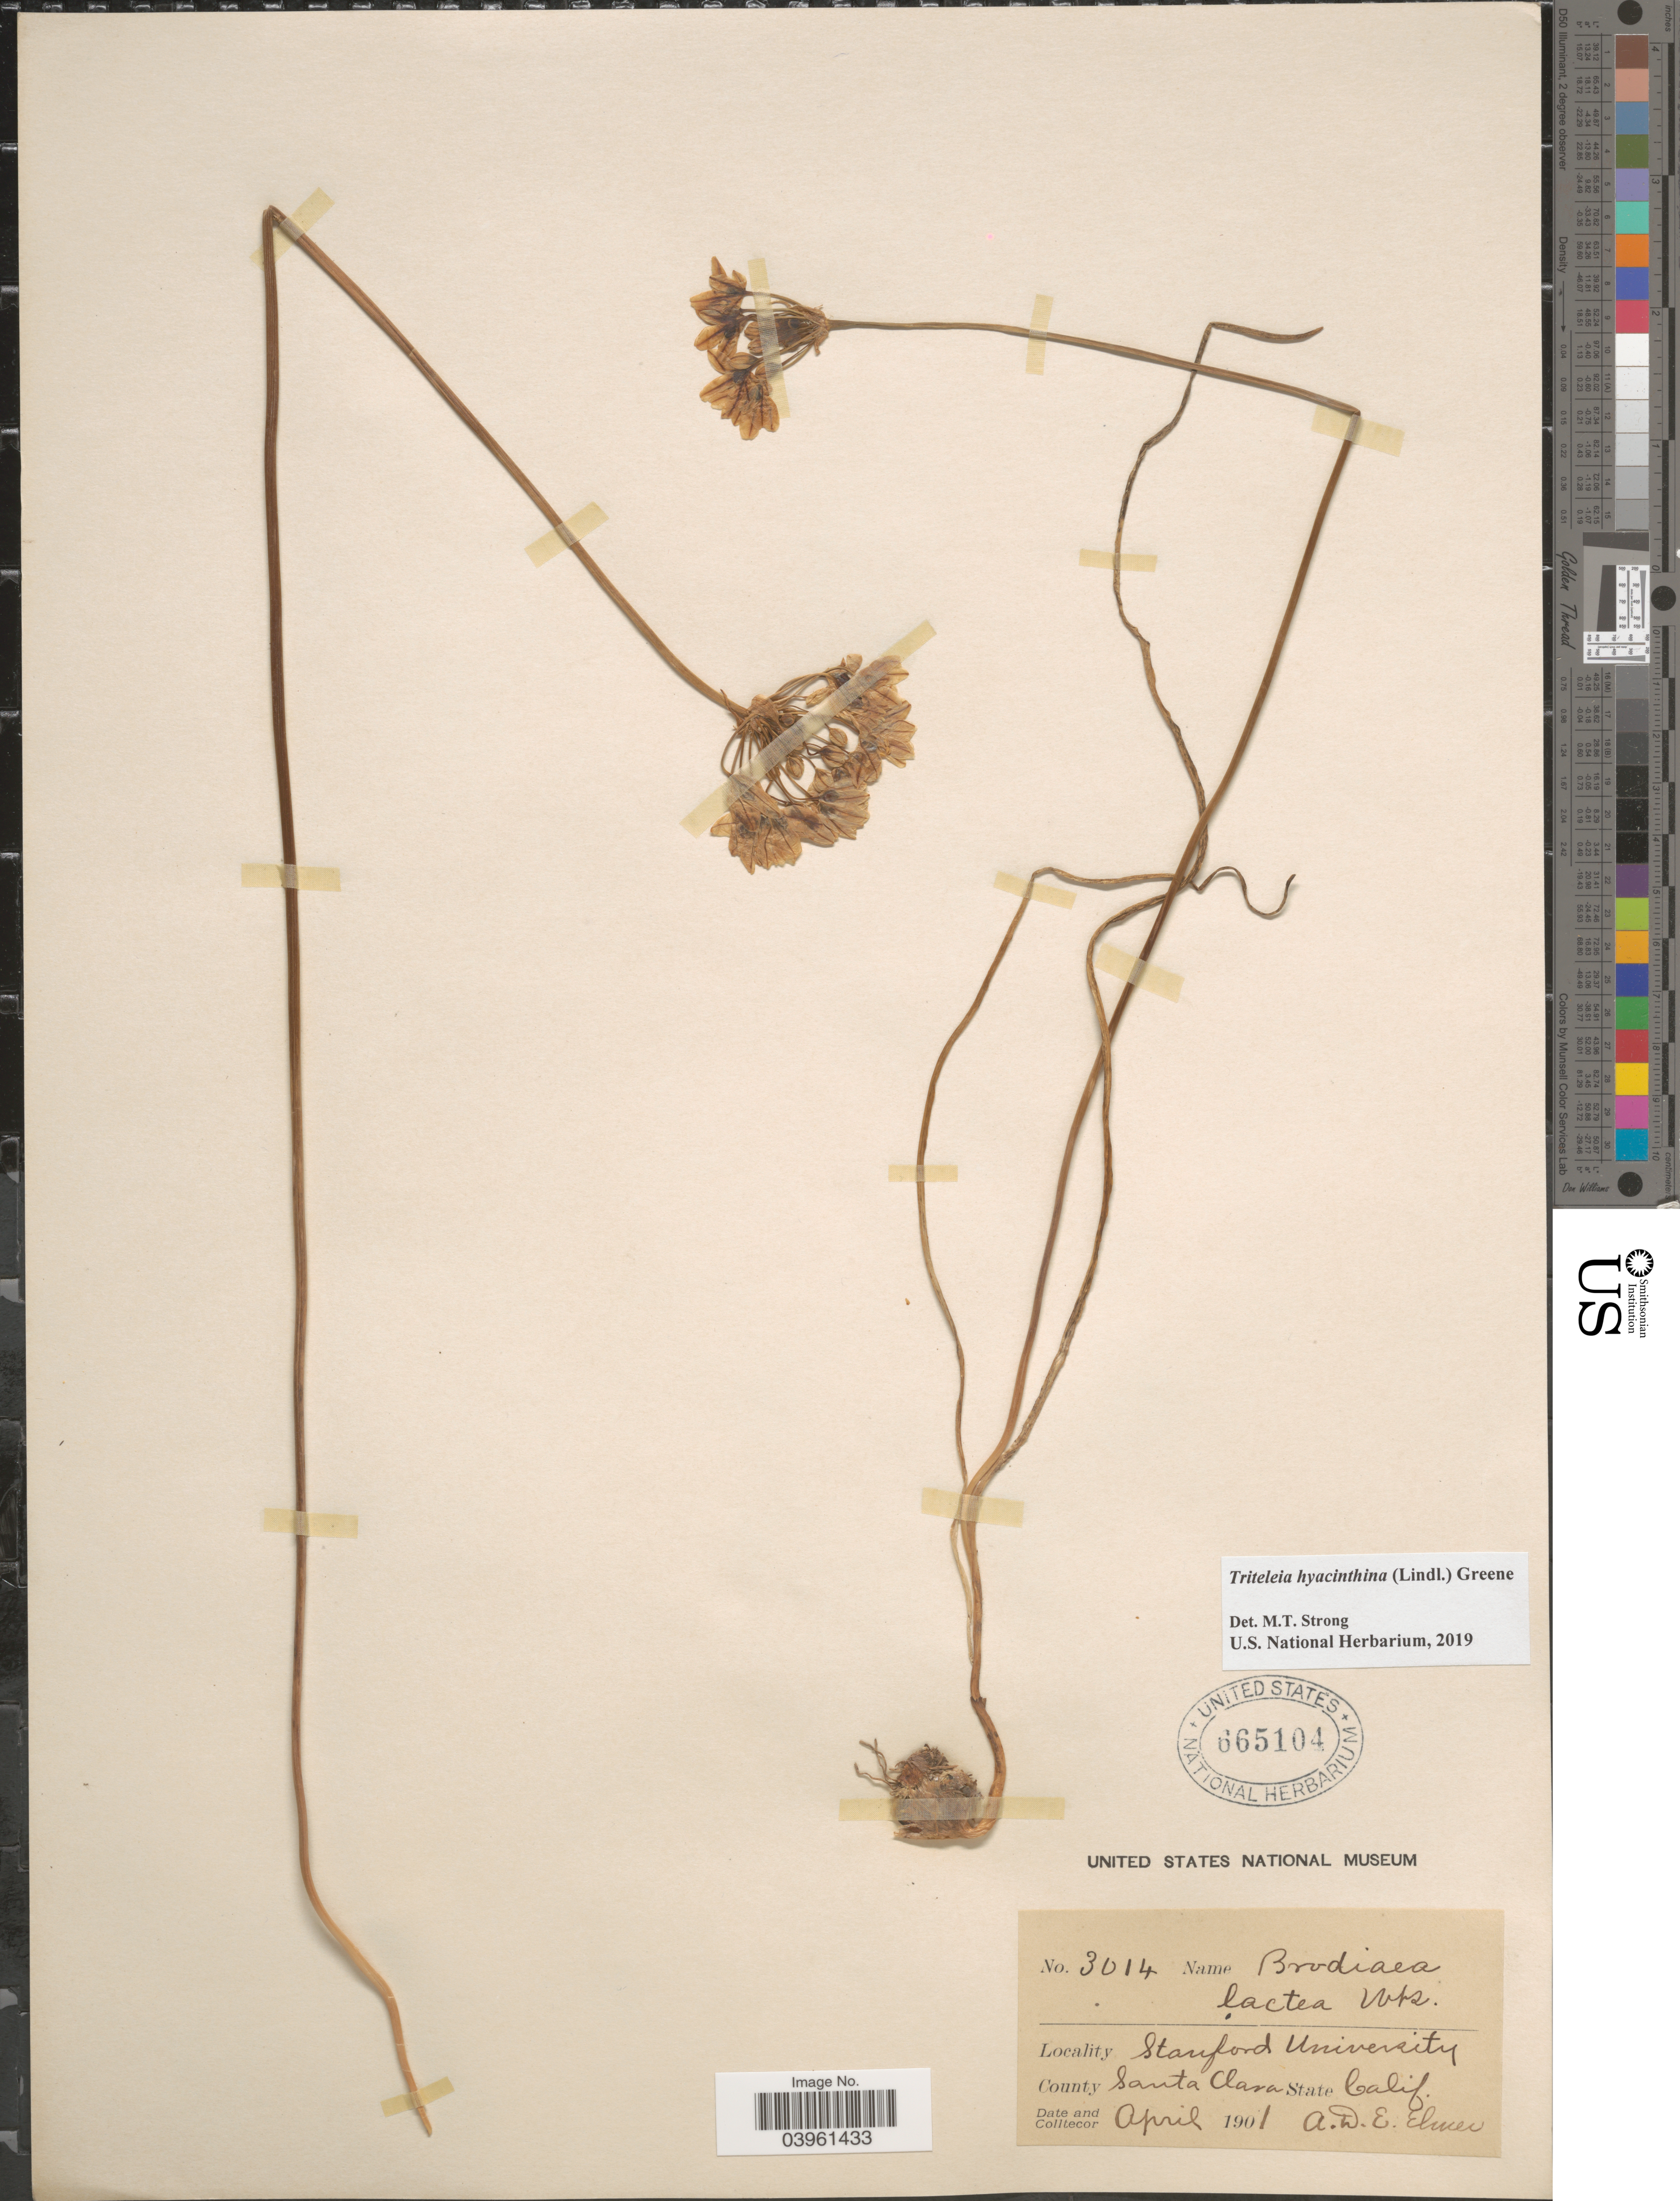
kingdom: Plantae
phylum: Tracheophyta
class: Liliopsida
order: Asparagales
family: Asparagaceae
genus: Triteleia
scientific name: Triteleia hyacinthina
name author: (Lindl.) Greene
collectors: A. D. E. Elmer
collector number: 3014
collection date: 1901-04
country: United States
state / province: California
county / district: Santa Clara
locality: Stanford University. County Santa Clara.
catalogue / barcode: US 665104